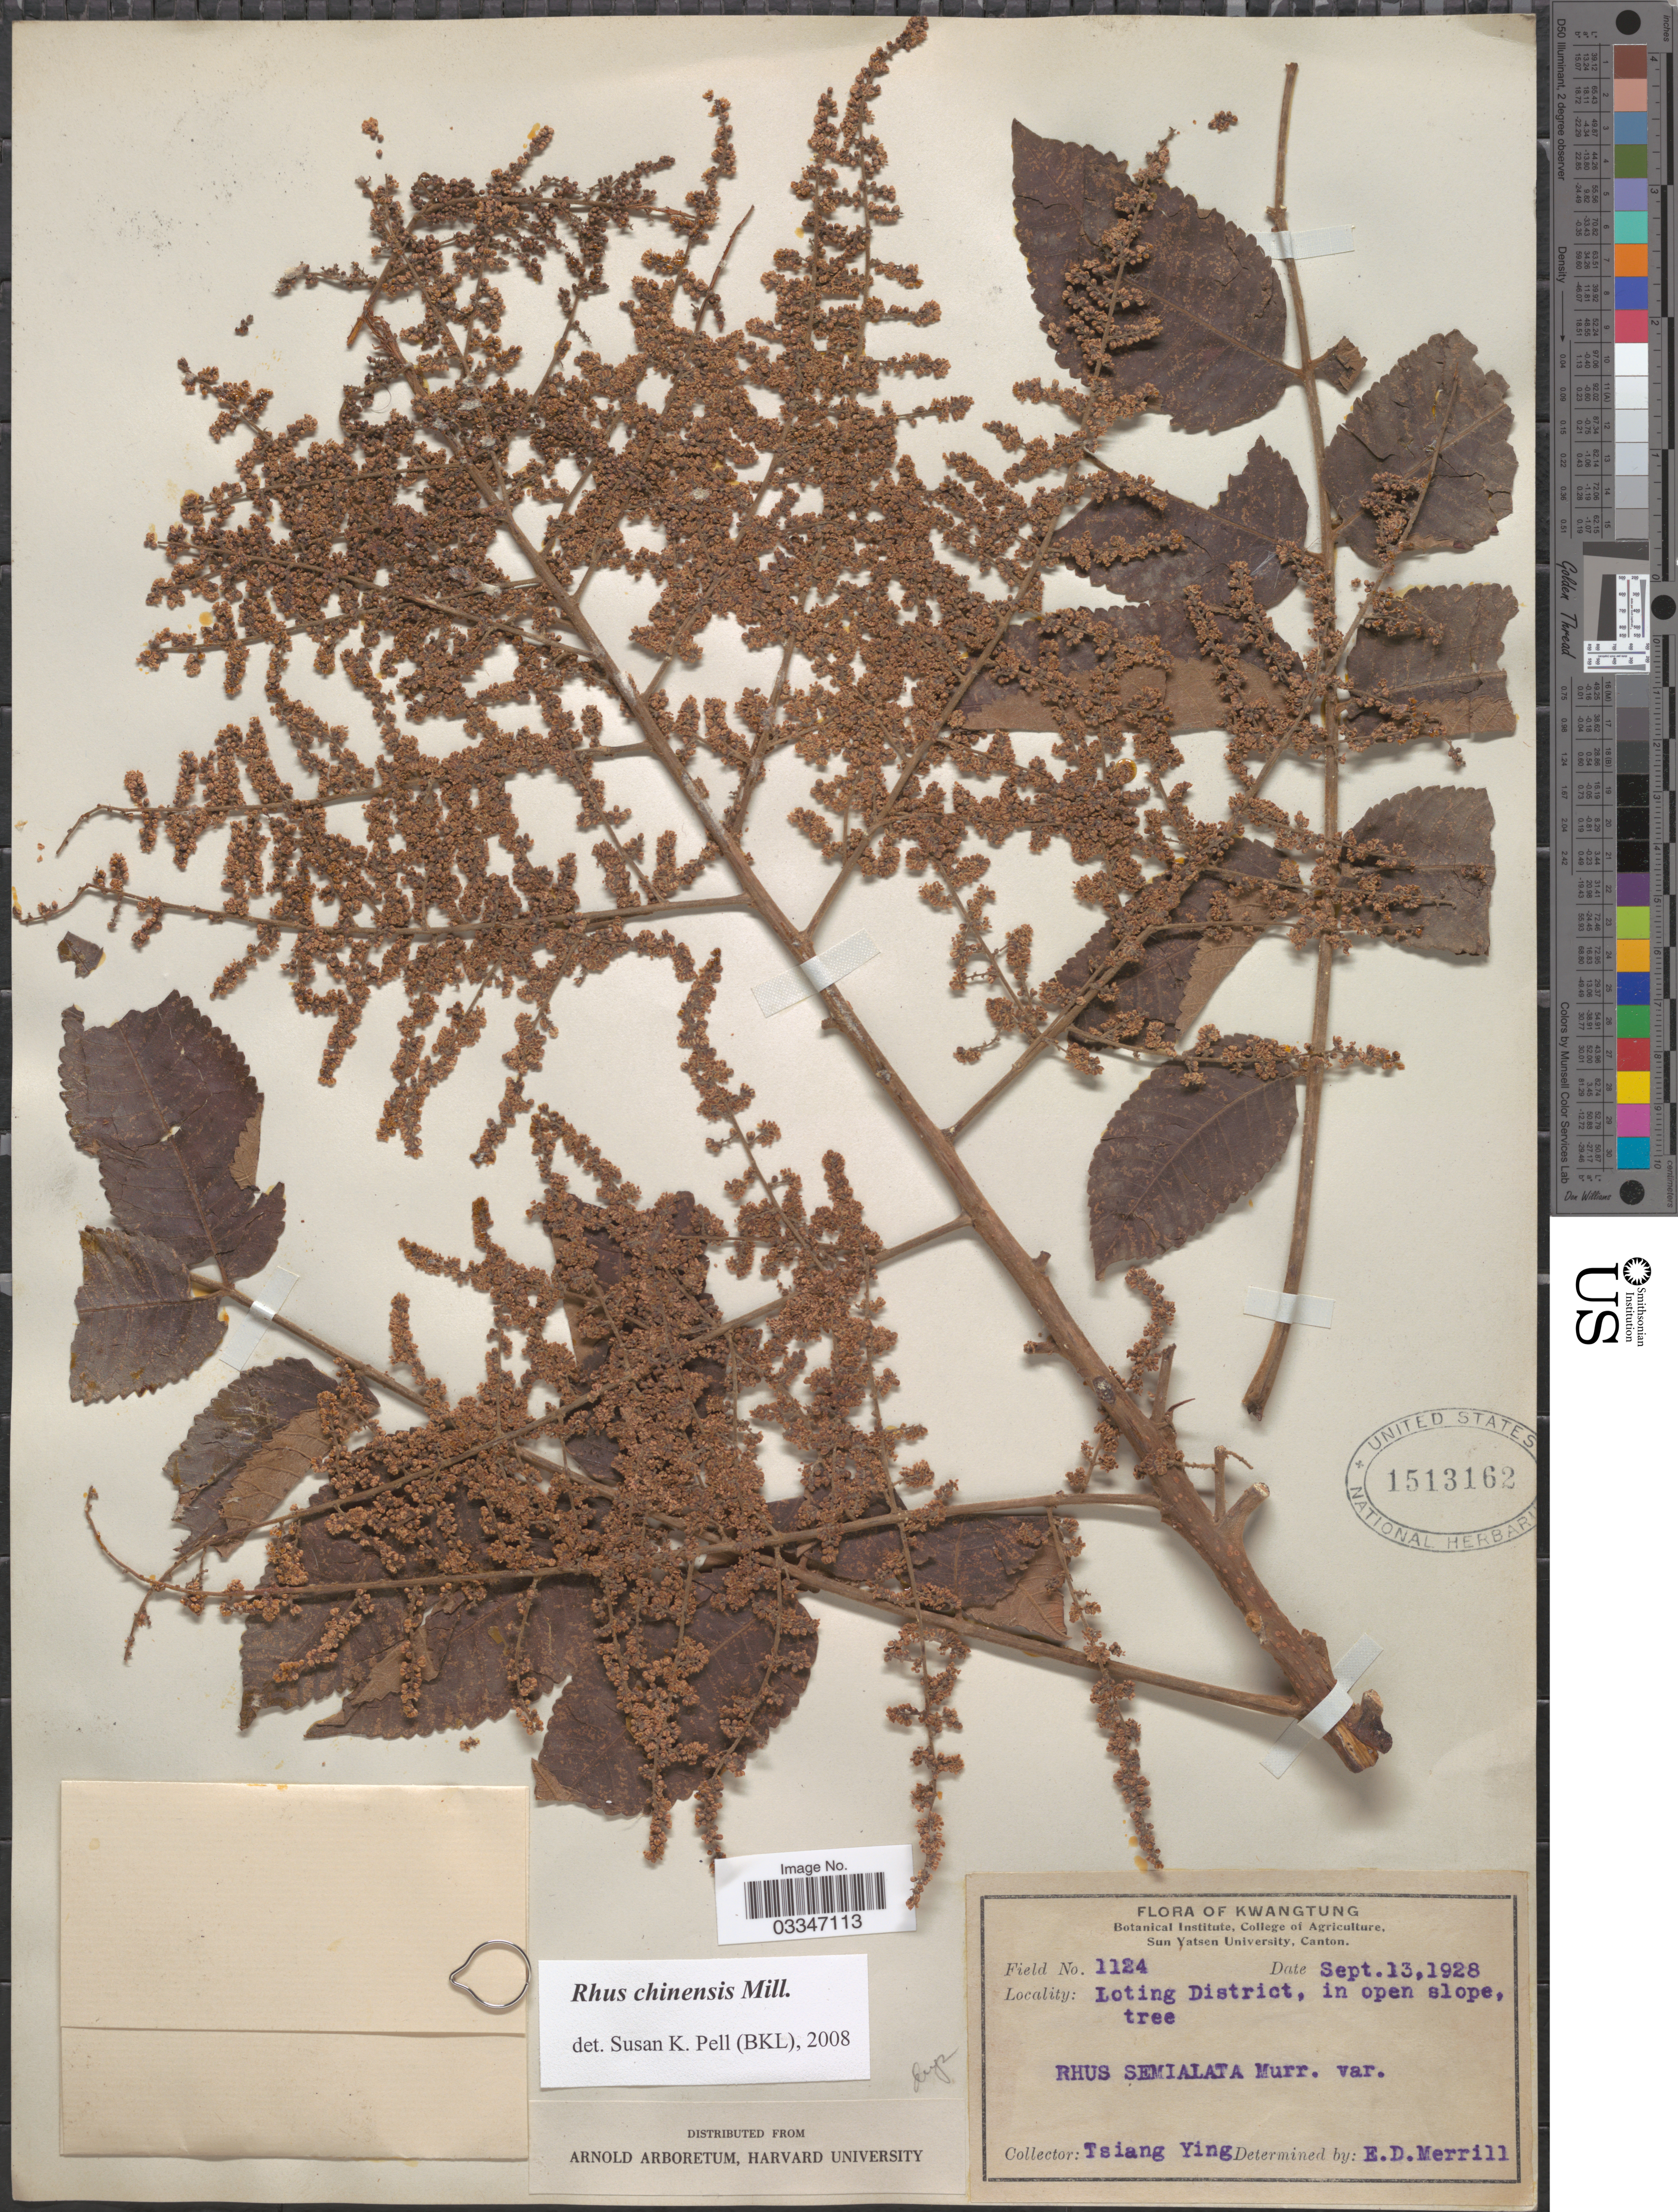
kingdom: Plantae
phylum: Tracheophyta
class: Magnoliopsida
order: Sapindales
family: Anacardiaceae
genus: Rhus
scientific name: Rhus chinensis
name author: Mill.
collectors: T. Ying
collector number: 1124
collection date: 1928-09-13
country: China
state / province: Guangdong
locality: Kwangtung. Loting District.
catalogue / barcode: US 1513162